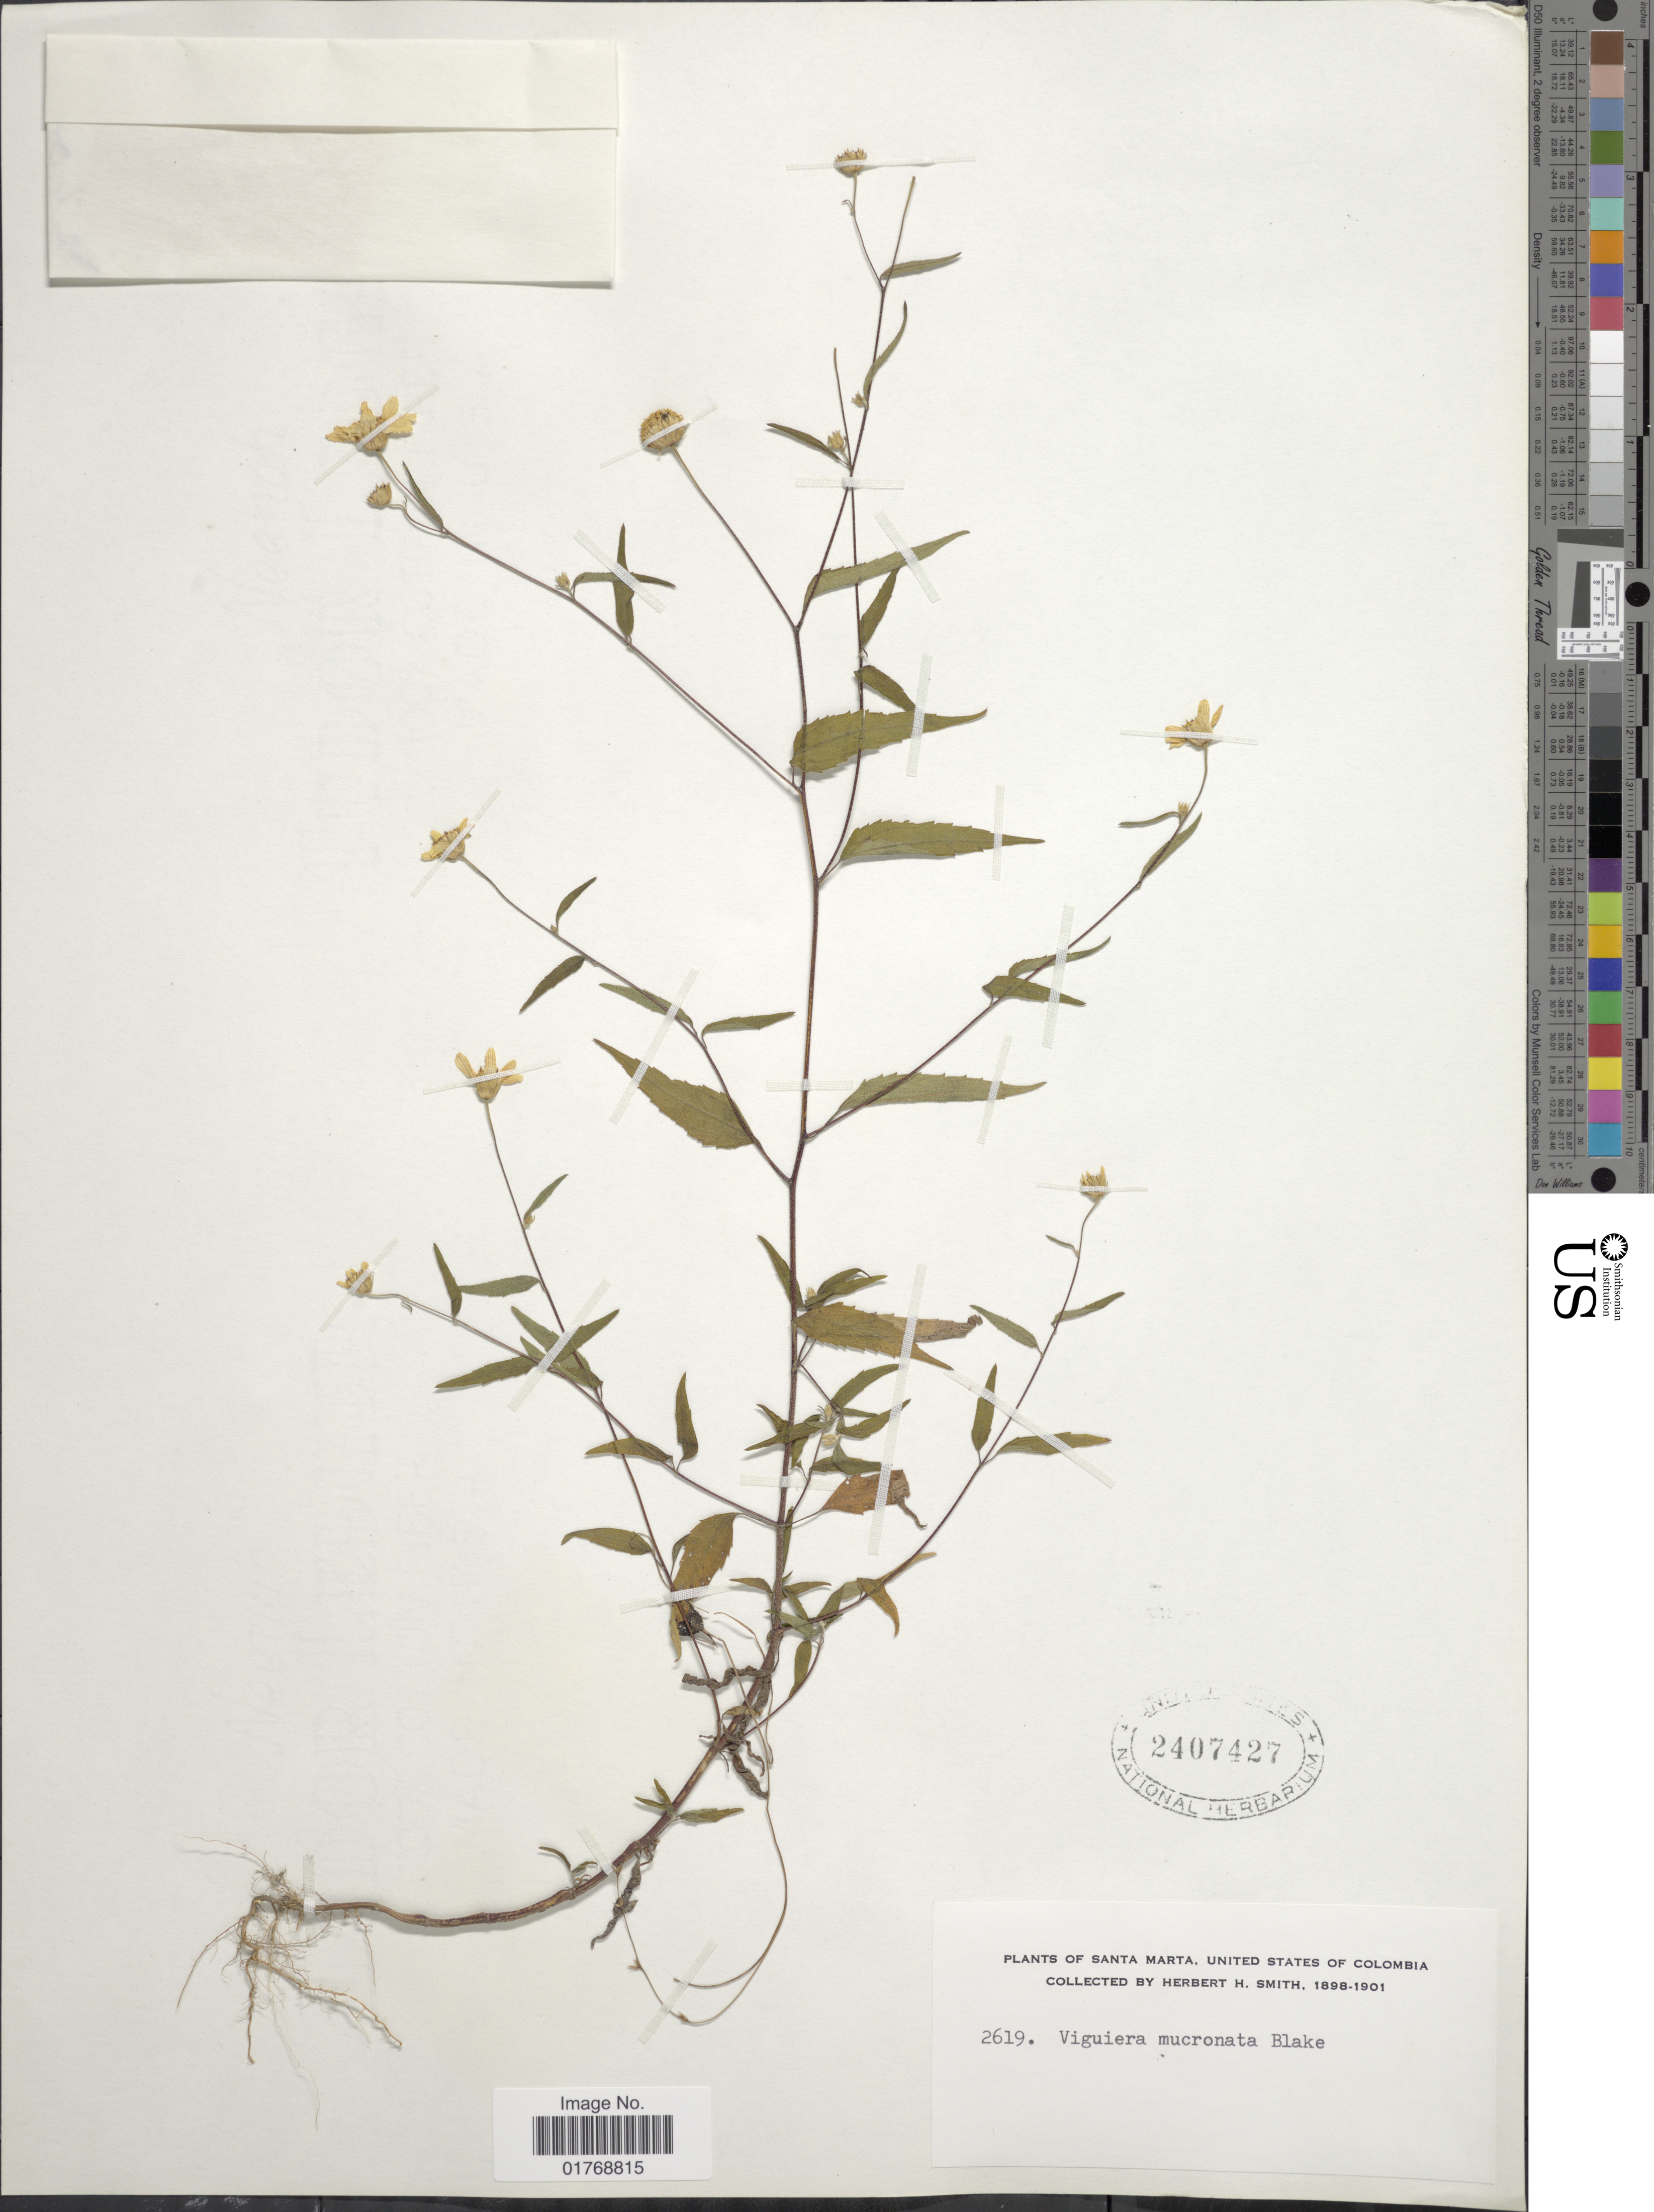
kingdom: Plantae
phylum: Tracheophyta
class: Magnoliopsida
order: Asterales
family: Asteraceae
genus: Viguiera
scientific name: Viguiera mucronata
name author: Blake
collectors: Herbert H. Smith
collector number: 2619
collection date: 1898/1901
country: Colombia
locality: Santa Marta, United States of Colombia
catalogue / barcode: US 2407427